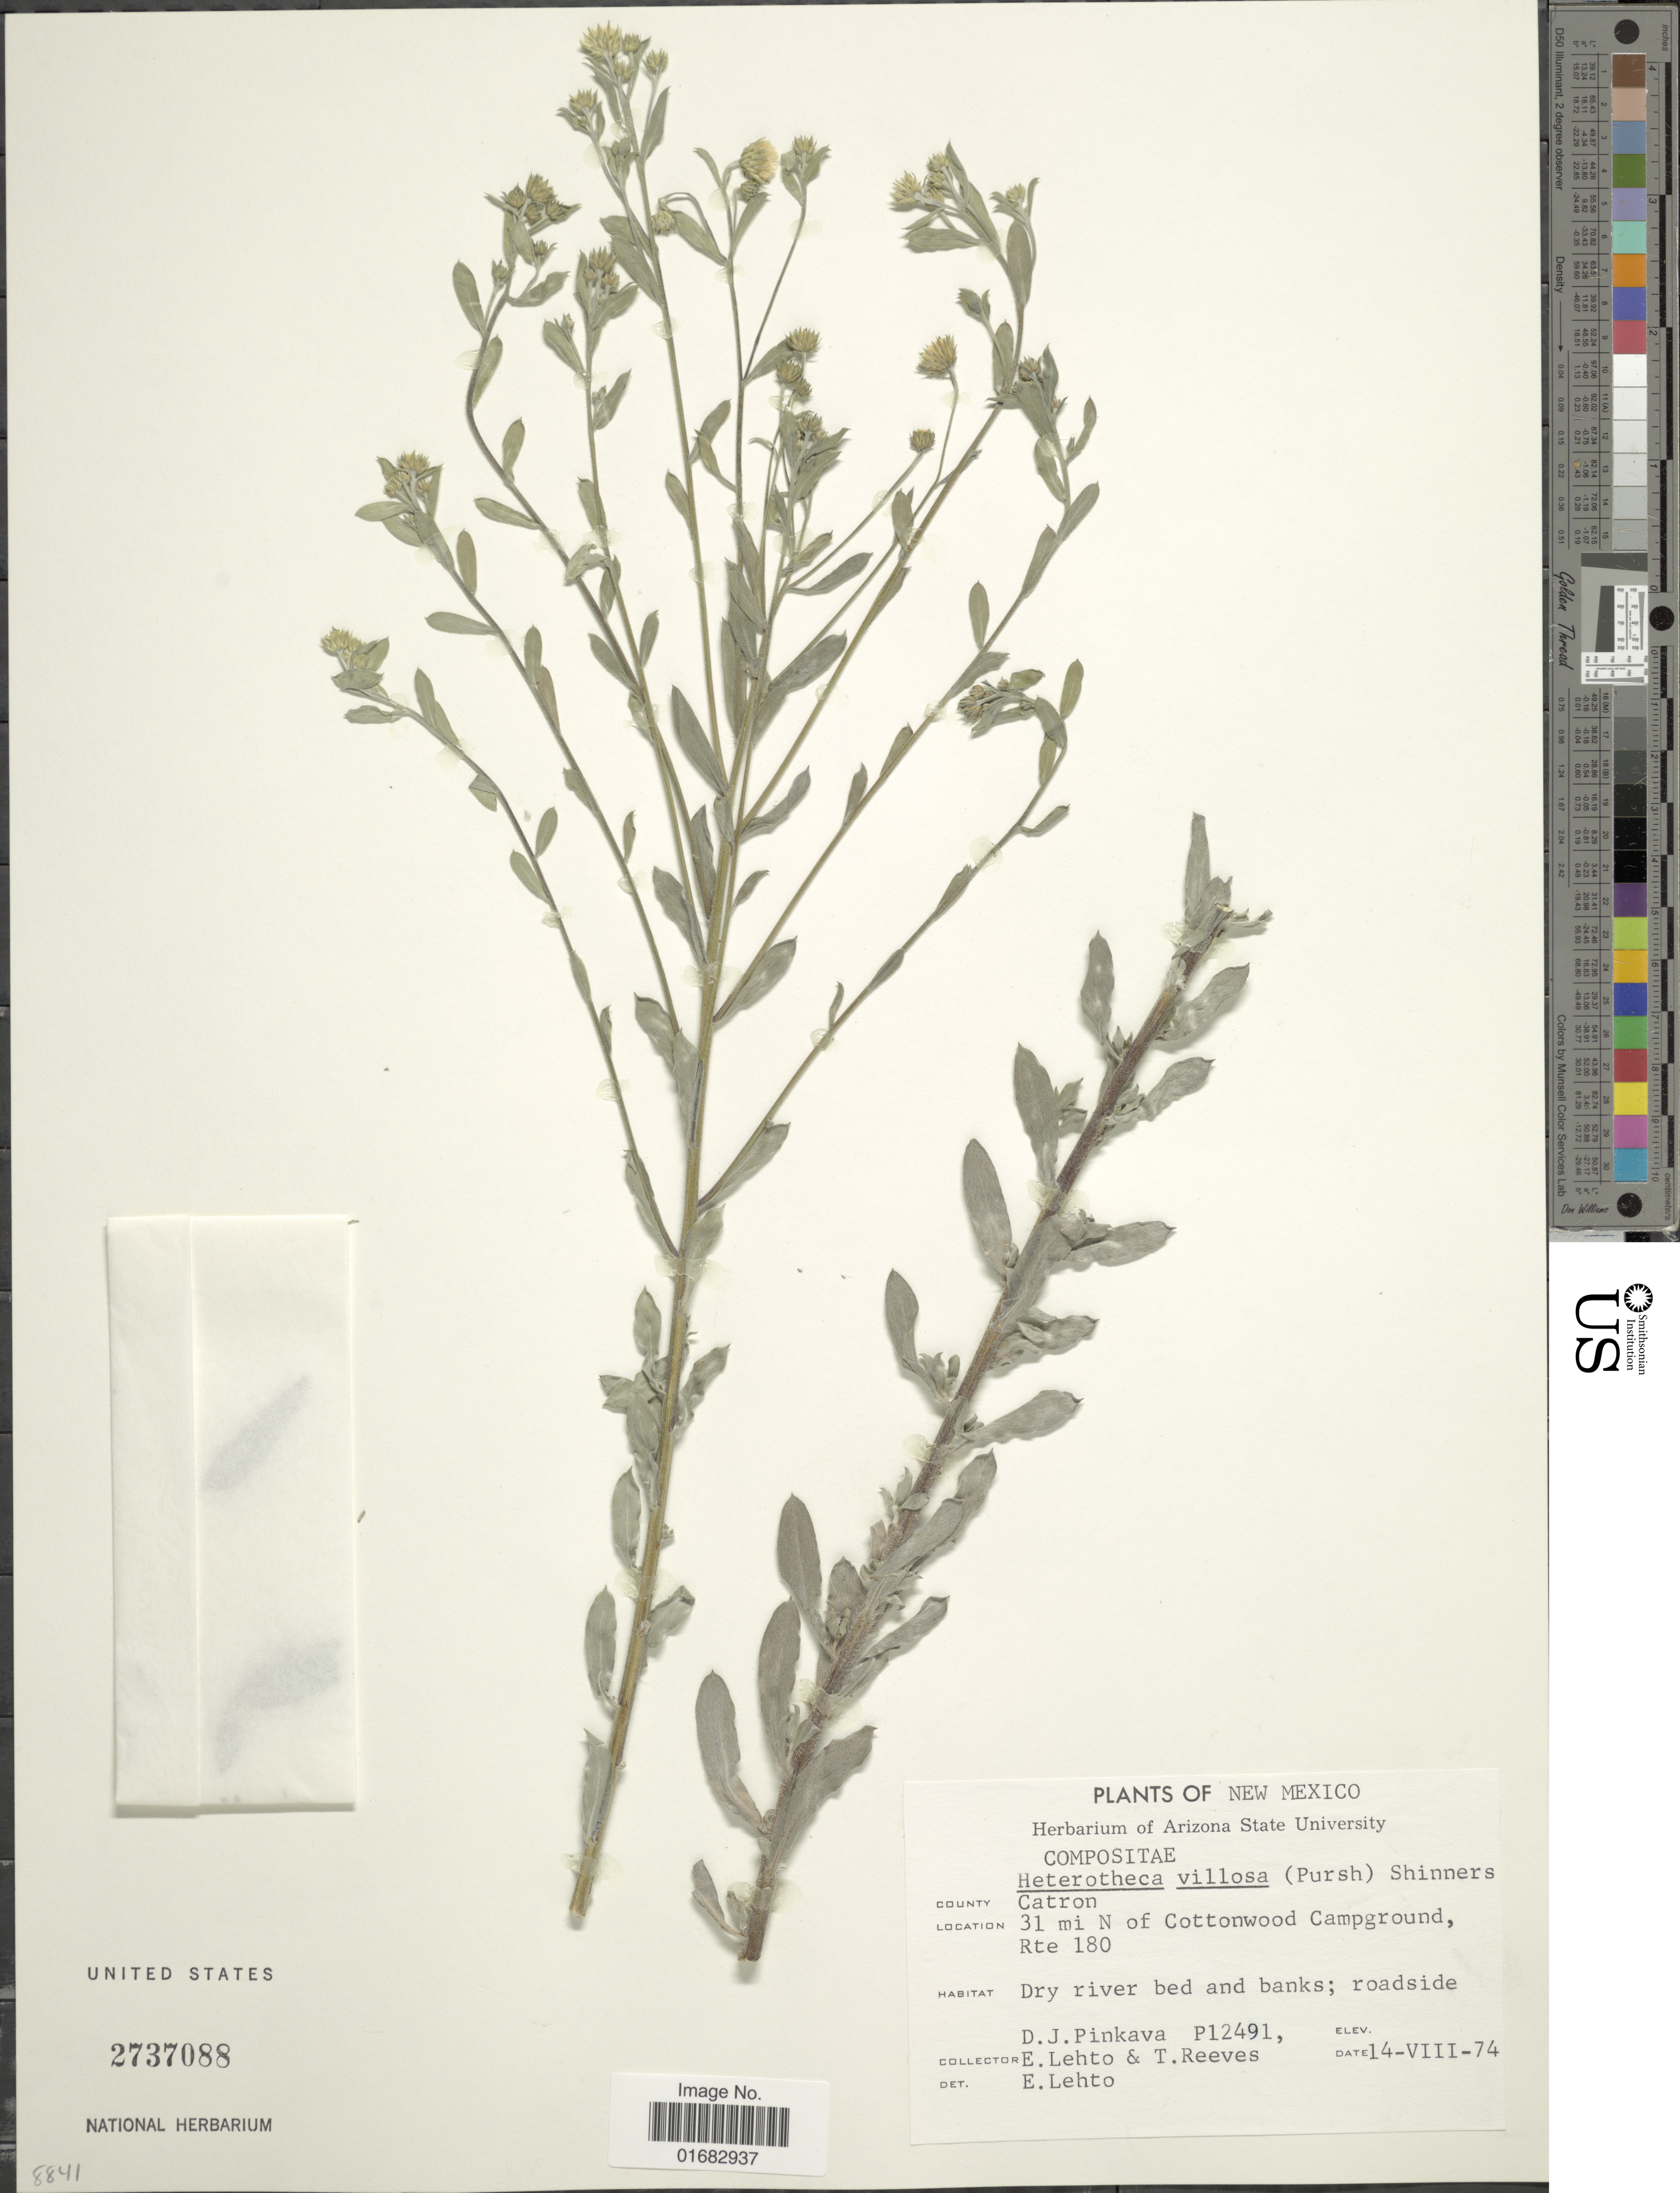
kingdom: Plantae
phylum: Tracheophyta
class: Magnoliopsida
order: Asterales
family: Asteraceae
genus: Heterotheca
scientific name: Heterotheca villosa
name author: (Pursh) Shinners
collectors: D. J. Pinkava, E. Lehto & T. Reeves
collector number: P12491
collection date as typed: Transcribed d/m/y: 14/8/74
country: United States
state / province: New Mexico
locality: County Catron, 31 mi N of Cottonwood Campground, Rte 180, Dry river bed and banks; roadside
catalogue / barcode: US 2737088